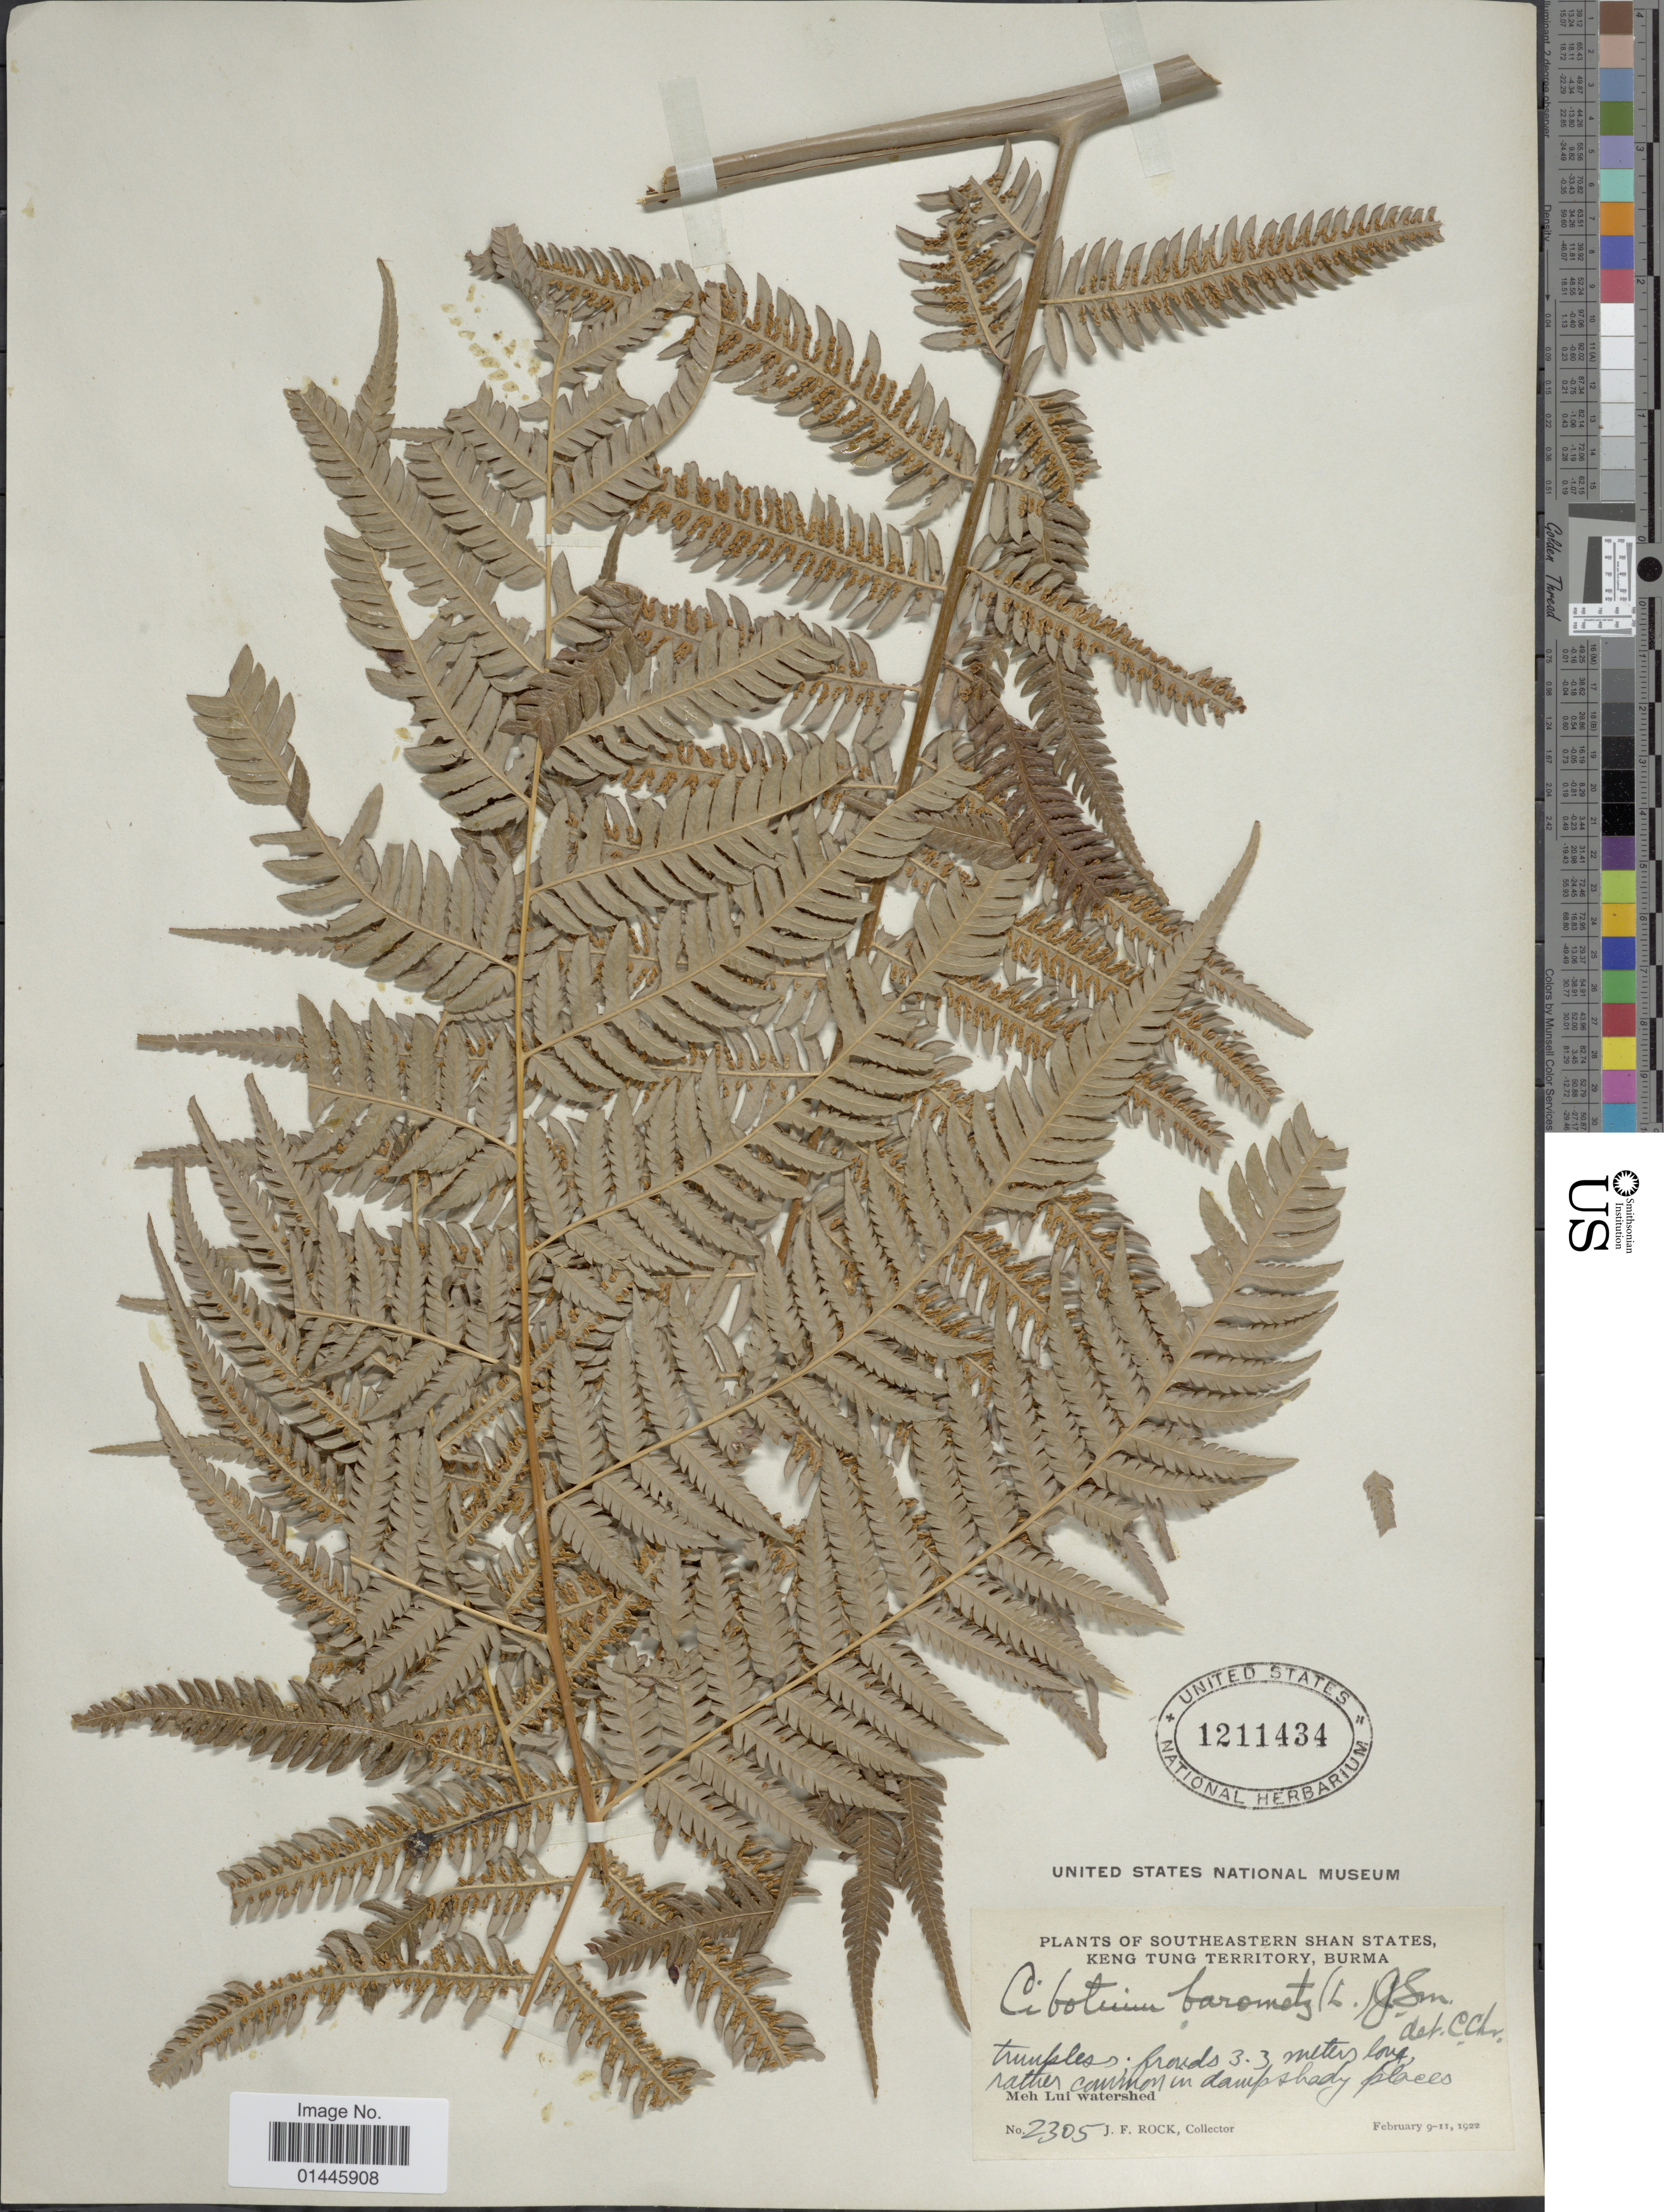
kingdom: Plantae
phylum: Tracheophyta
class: Polypodiopsida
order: Cyatheales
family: Cibotiaceae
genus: Cibotium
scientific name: Cibotium barometz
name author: (L.) J. Sm.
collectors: J. F. Rock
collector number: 2305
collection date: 1922-02-09/1922-02-11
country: Myanmar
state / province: Shan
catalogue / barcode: US 1211434